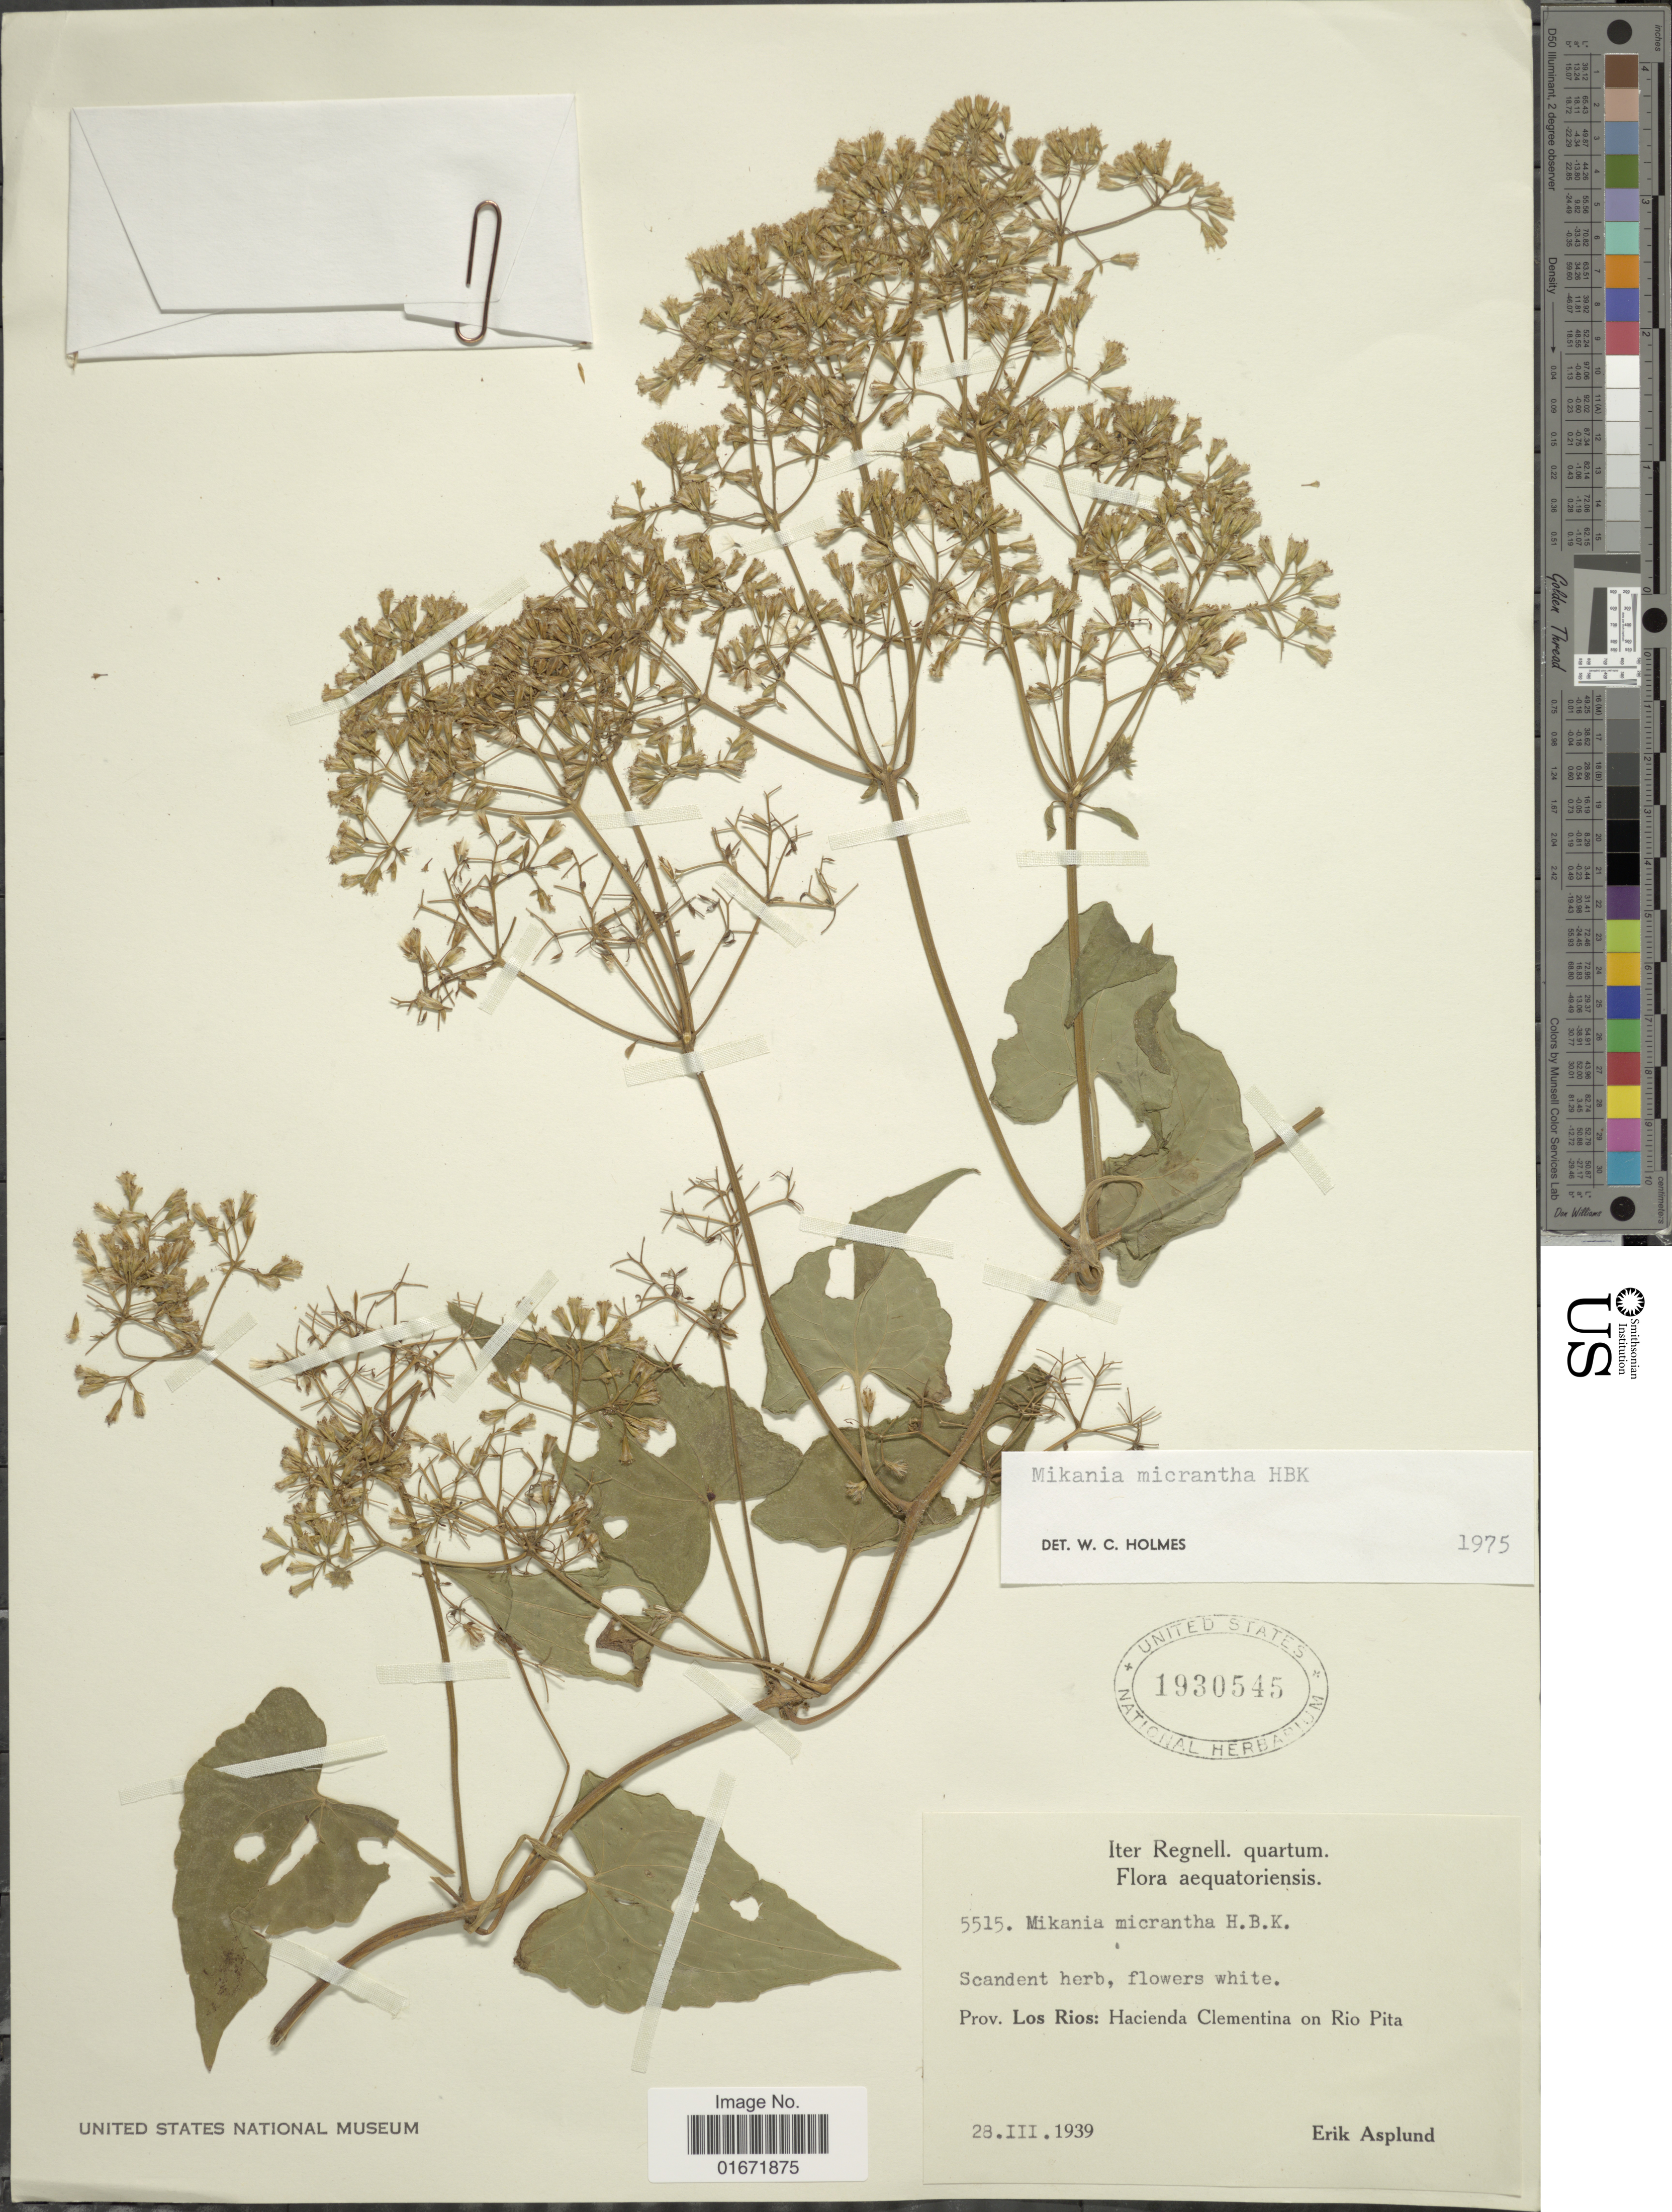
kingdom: Plantae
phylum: Tracheophyta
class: Magnoliopsida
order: Asterales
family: Asteraceae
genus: Mikania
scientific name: Mikania micrantha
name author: Kunth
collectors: E. Asplund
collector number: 5515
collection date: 1939-03-28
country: Ecuador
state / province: Los Ríos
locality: Prov. Los Rios: Hacienda Clementina on Rio Pita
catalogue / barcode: US 1930545